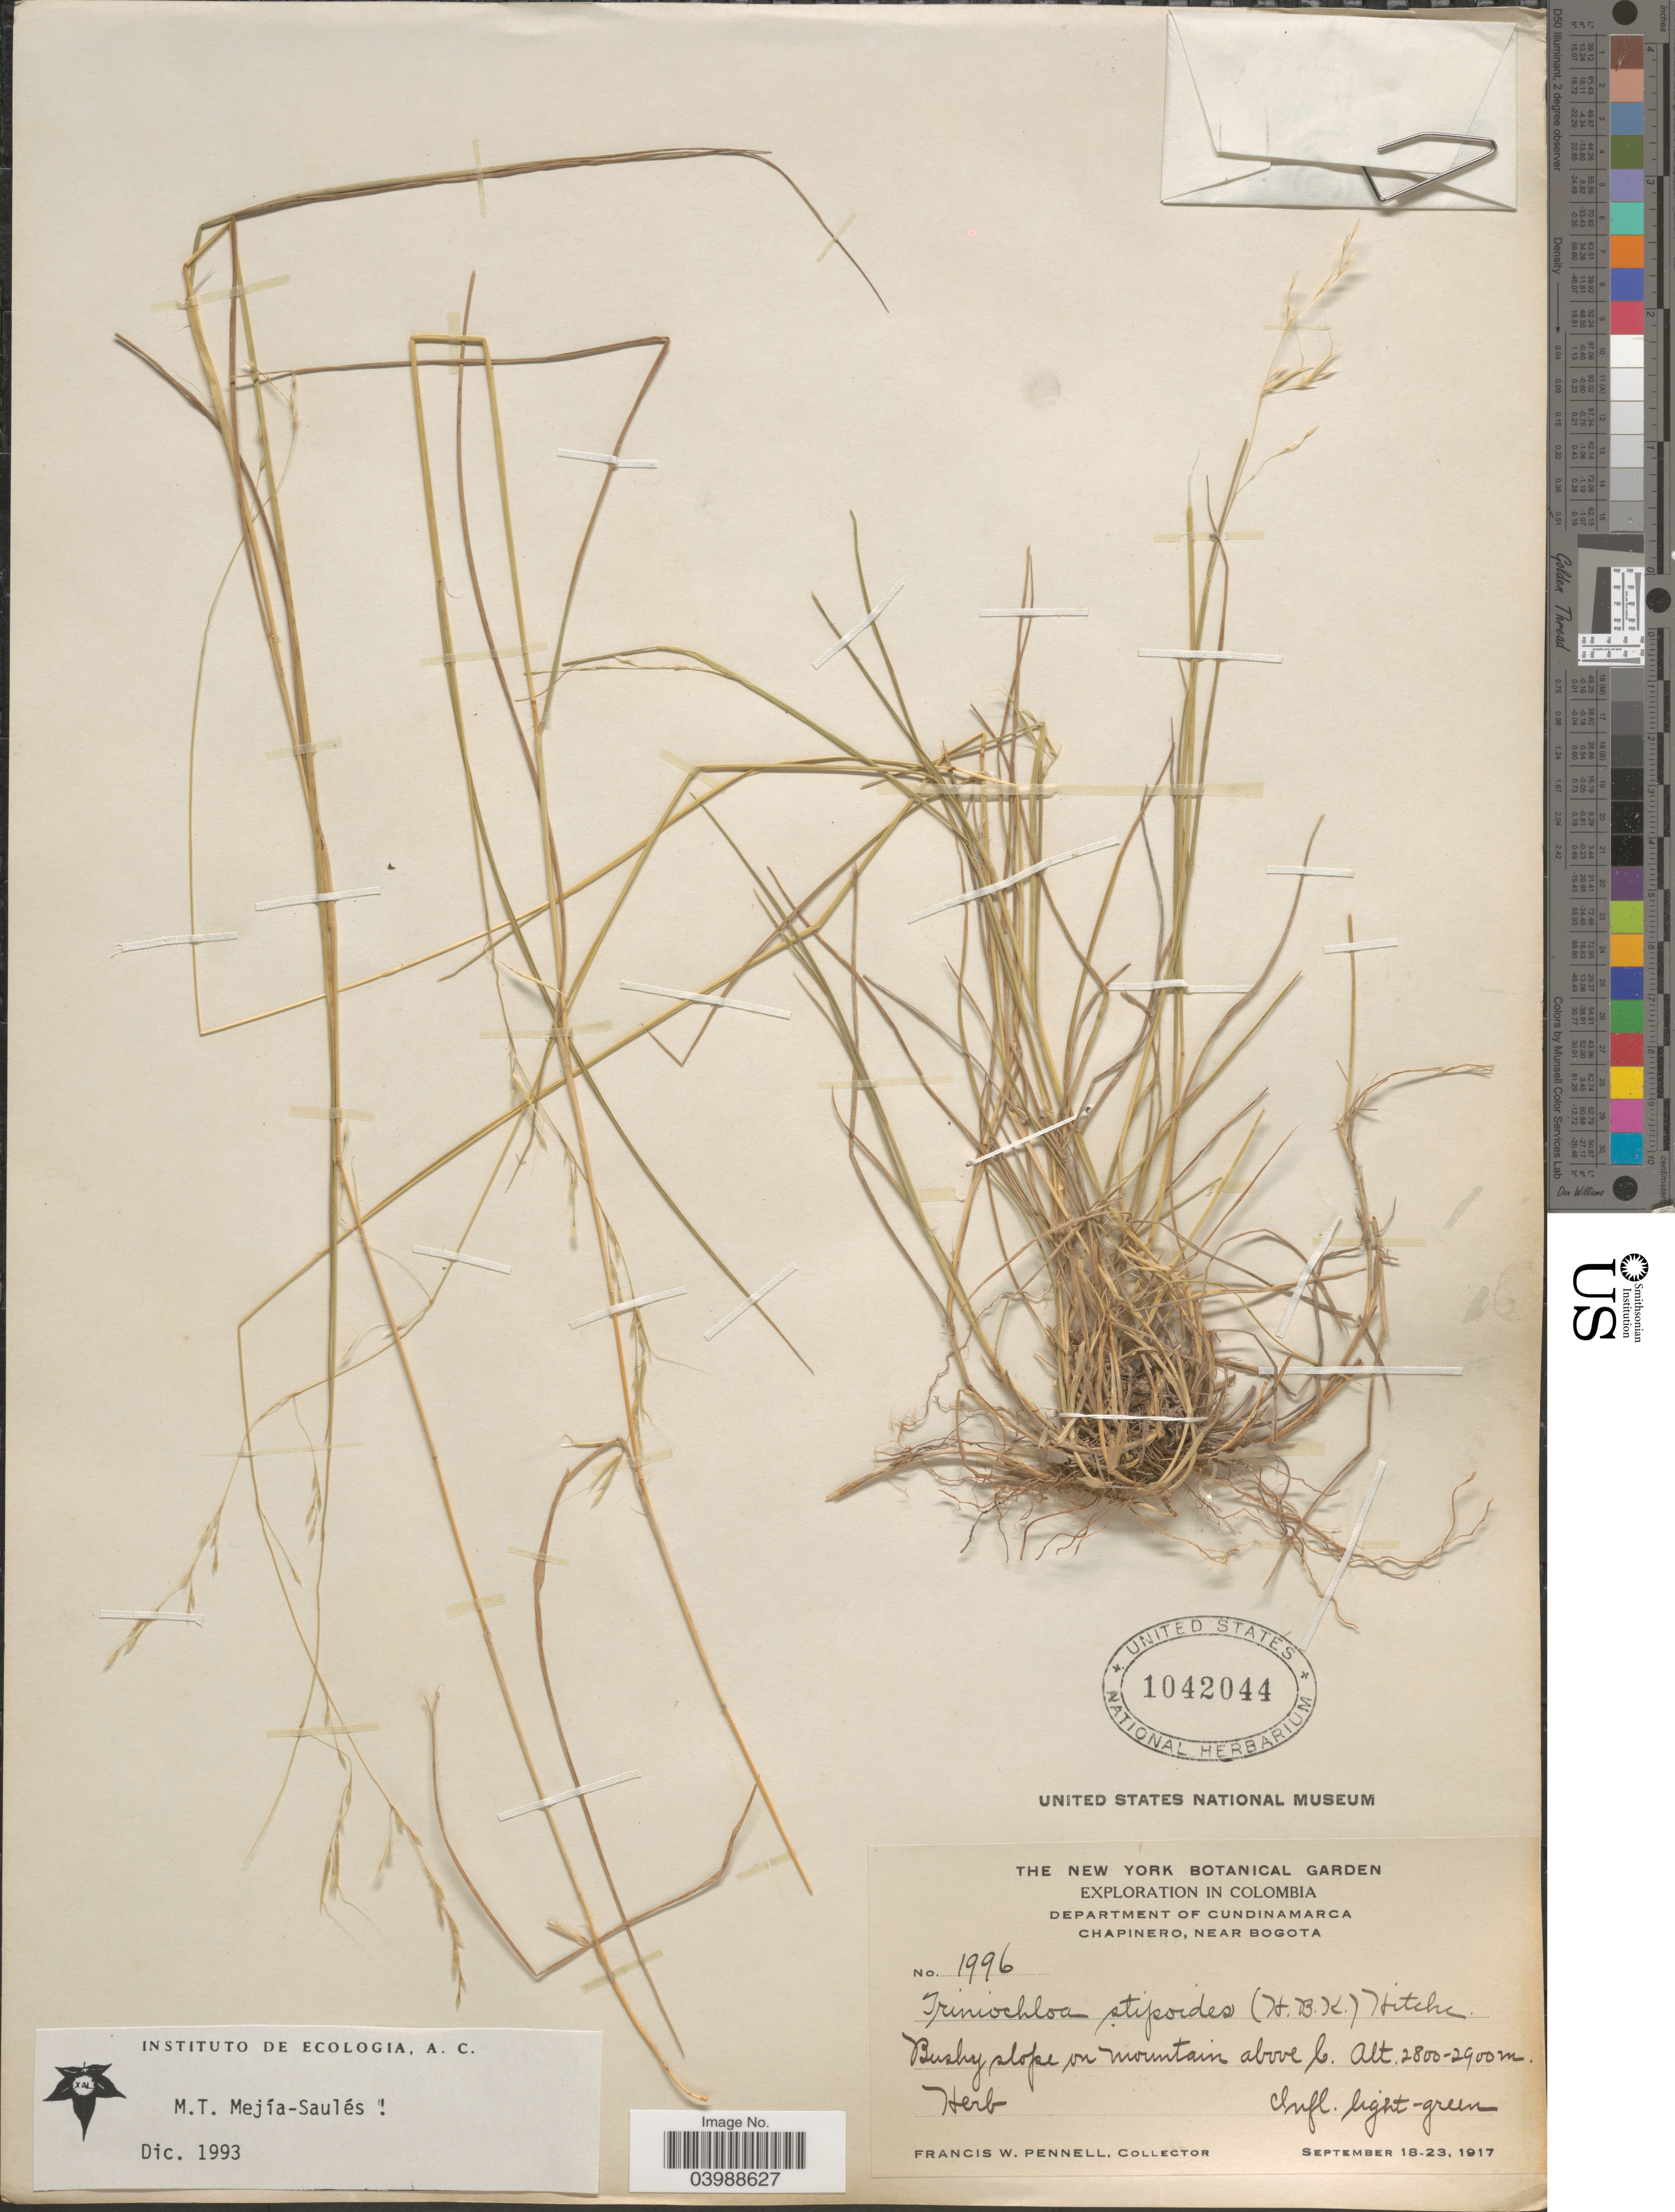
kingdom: Plantae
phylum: Tracheophyta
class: Liliopsida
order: Poales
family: Poaceae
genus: Triniochloa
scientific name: Triniochloa stipoides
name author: (Kunth) Hitchc.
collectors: F. W. Pennell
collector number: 1996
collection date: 1917-09-18/1917-09-23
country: Colombia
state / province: Cundinamarca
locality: Department of Cundinamarca. Chapinero, near Bogota. On mountain above C.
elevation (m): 2800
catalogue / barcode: US 1042044